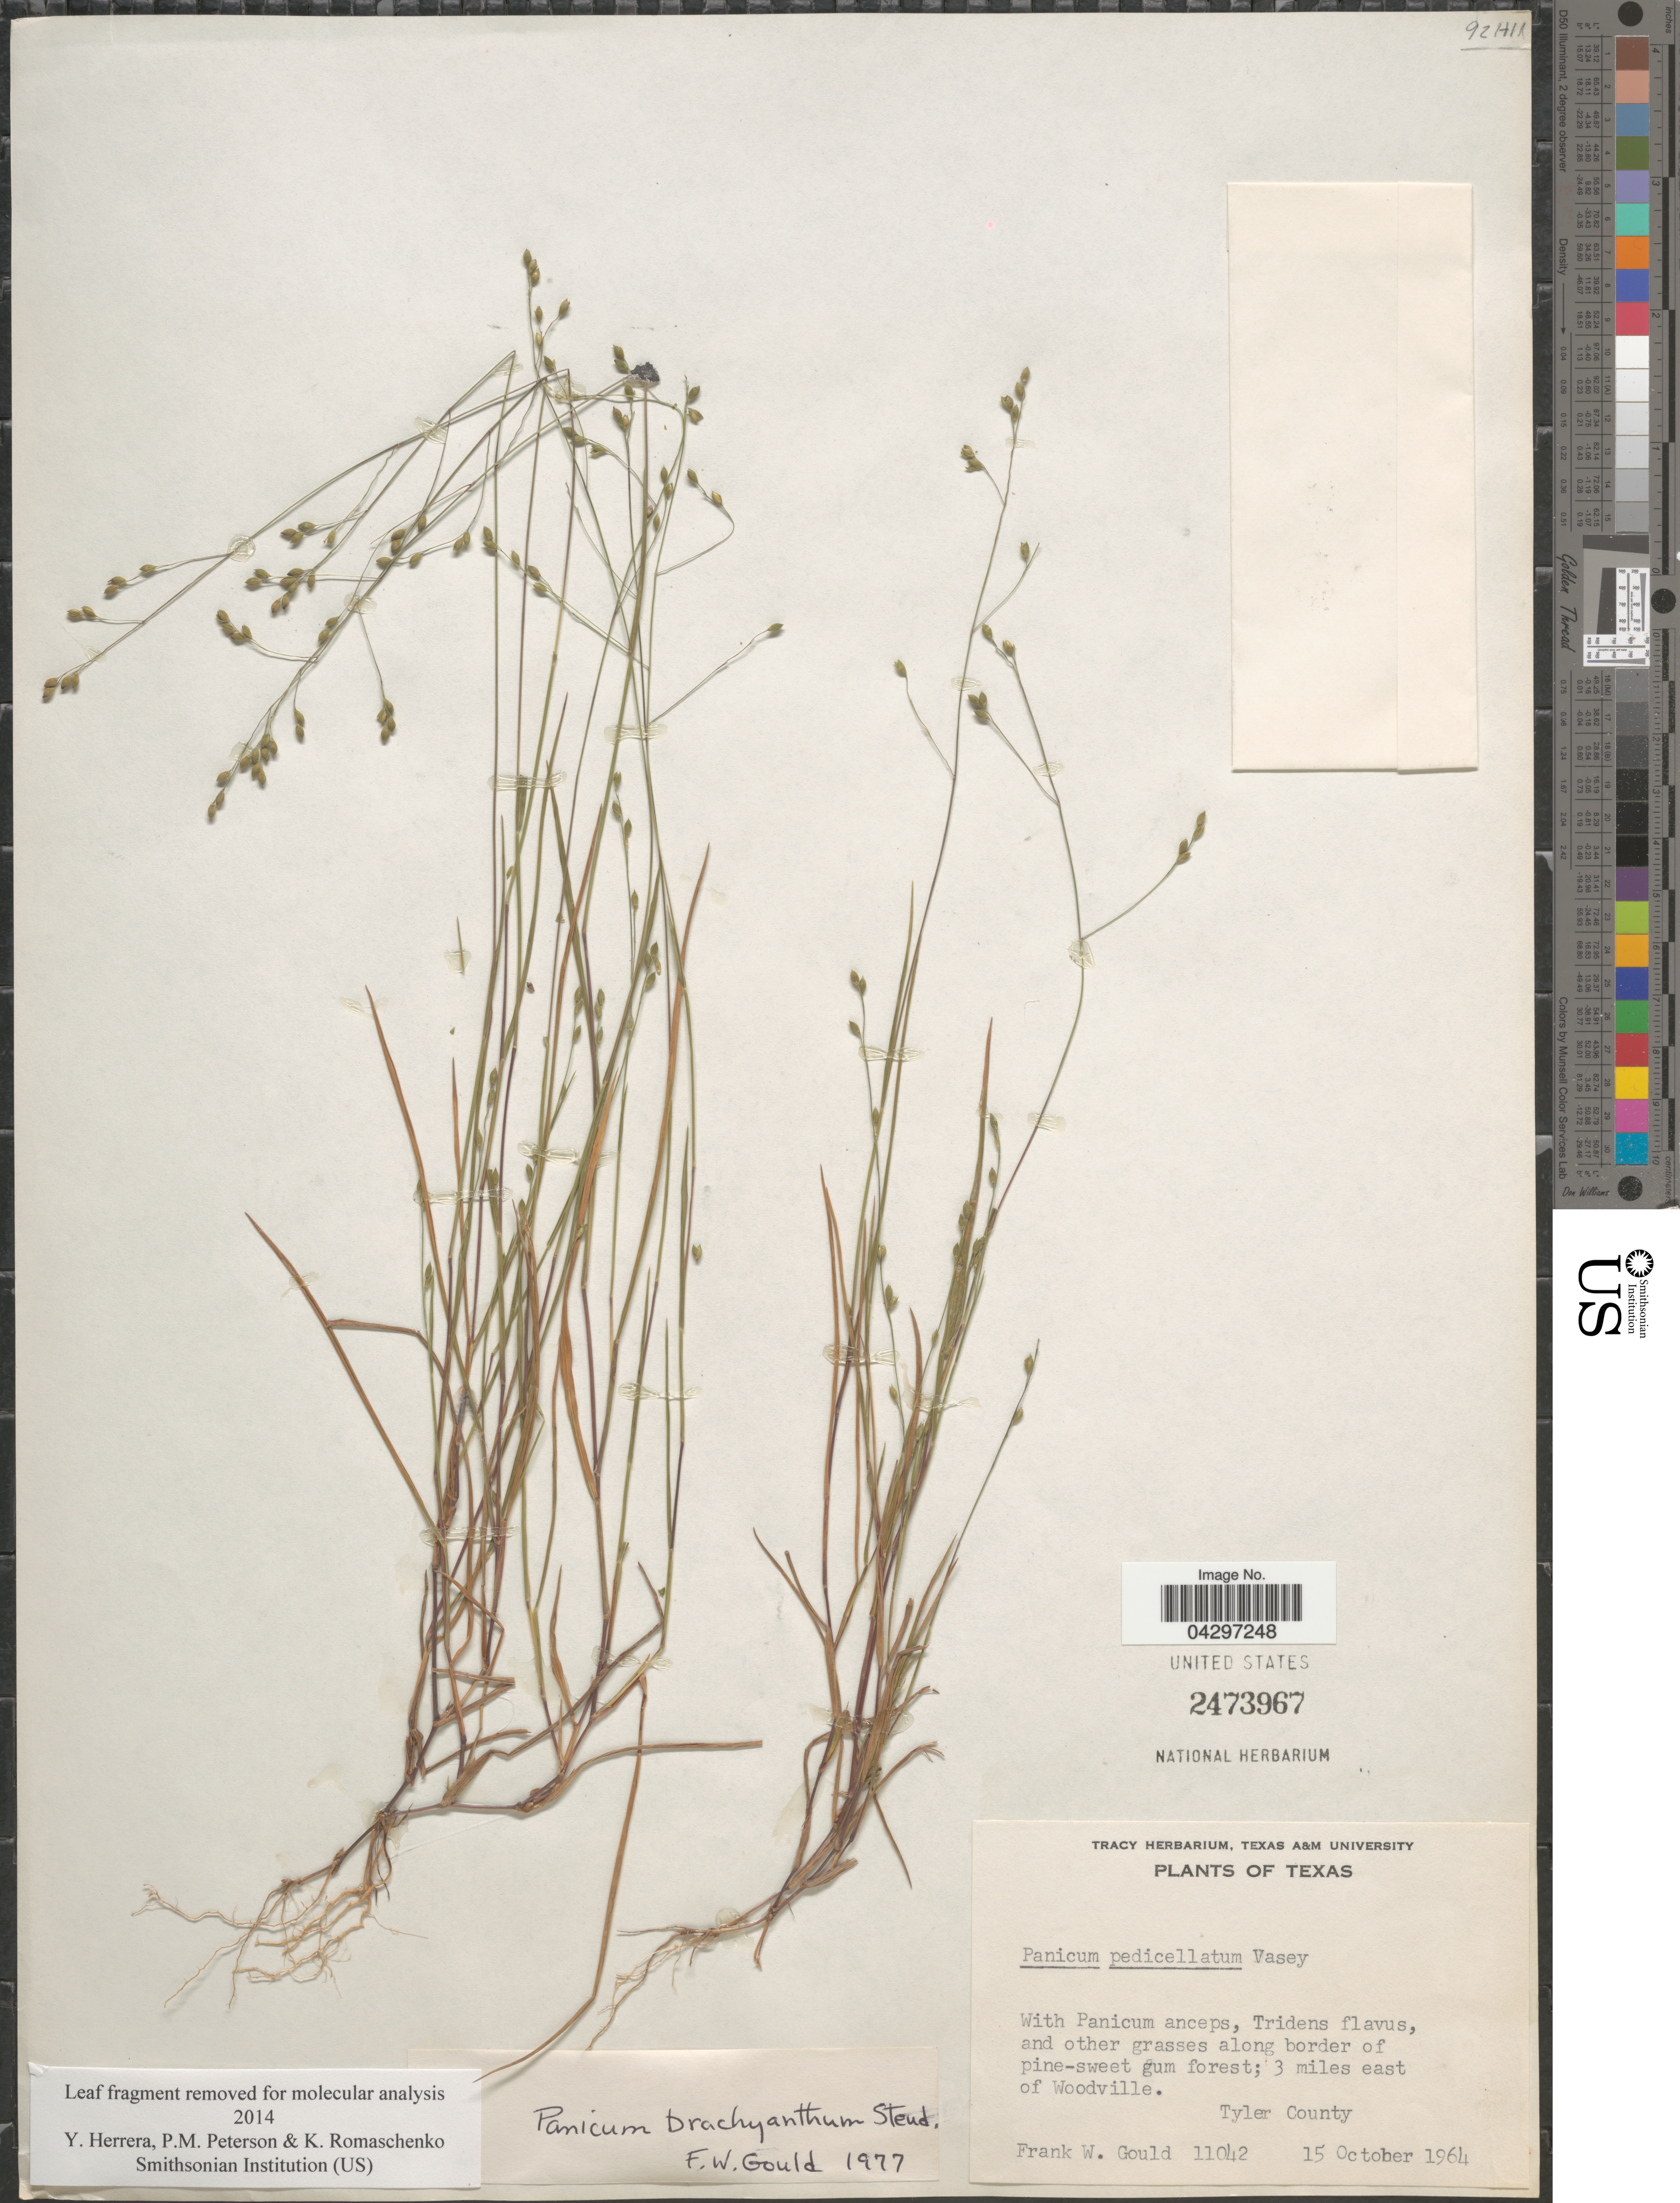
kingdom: Plantae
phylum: Tracheophyta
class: Liliopsida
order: Poales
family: Poaceae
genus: Panicum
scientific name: Panicum brachyanthum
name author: Steud.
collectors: F. W. Gould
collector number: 11042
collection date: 1964-10-15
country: United States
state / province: Texas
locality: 3 miles east of Woodville. Tyler County.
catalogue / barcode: US 2473967